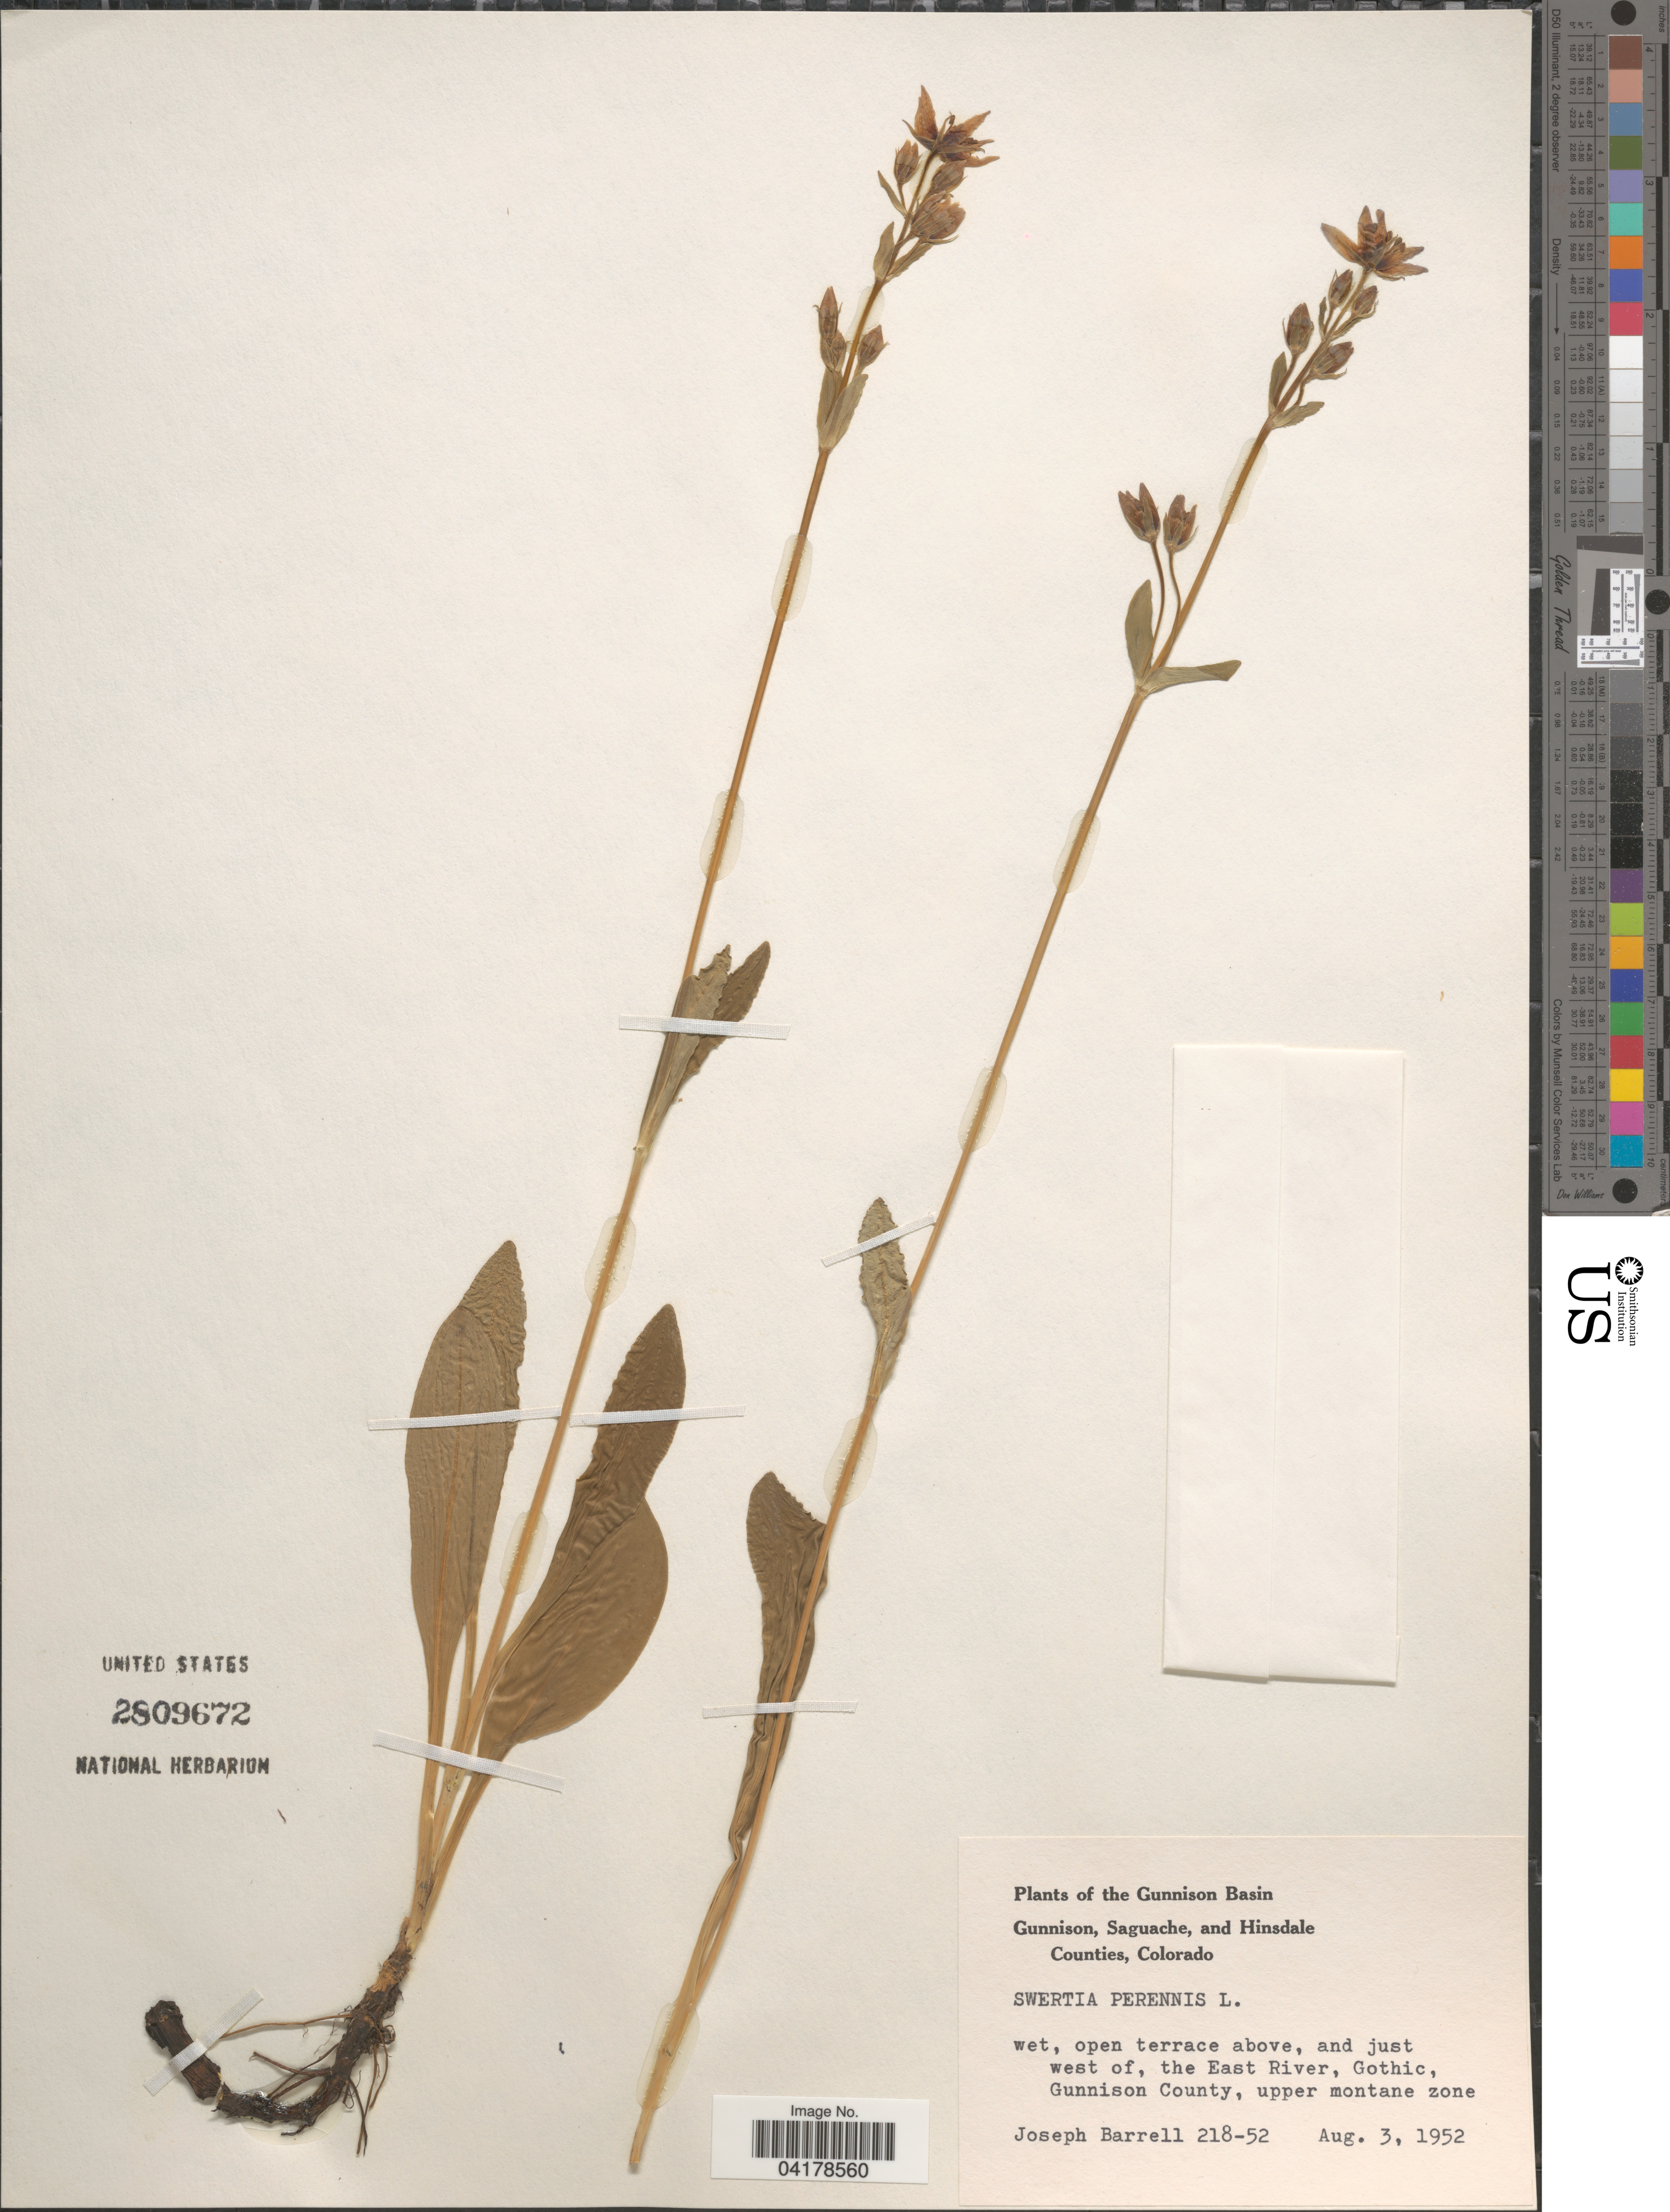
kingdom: Plantae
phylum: Tracheophyta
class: Magnoliopsida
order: Gentianales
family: Gentianaceae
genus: Swertia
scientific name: Swertia perennis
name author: L.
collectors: J. Barrell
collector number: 218-52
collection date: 1952-08-03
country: United States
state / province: Colorado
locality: The Gunnison Basin. Gunnison County. Wet, open terrace above, and just west of, the East River, Gothic, Gunnison County, upper montane zone.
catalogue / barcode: US 2809672